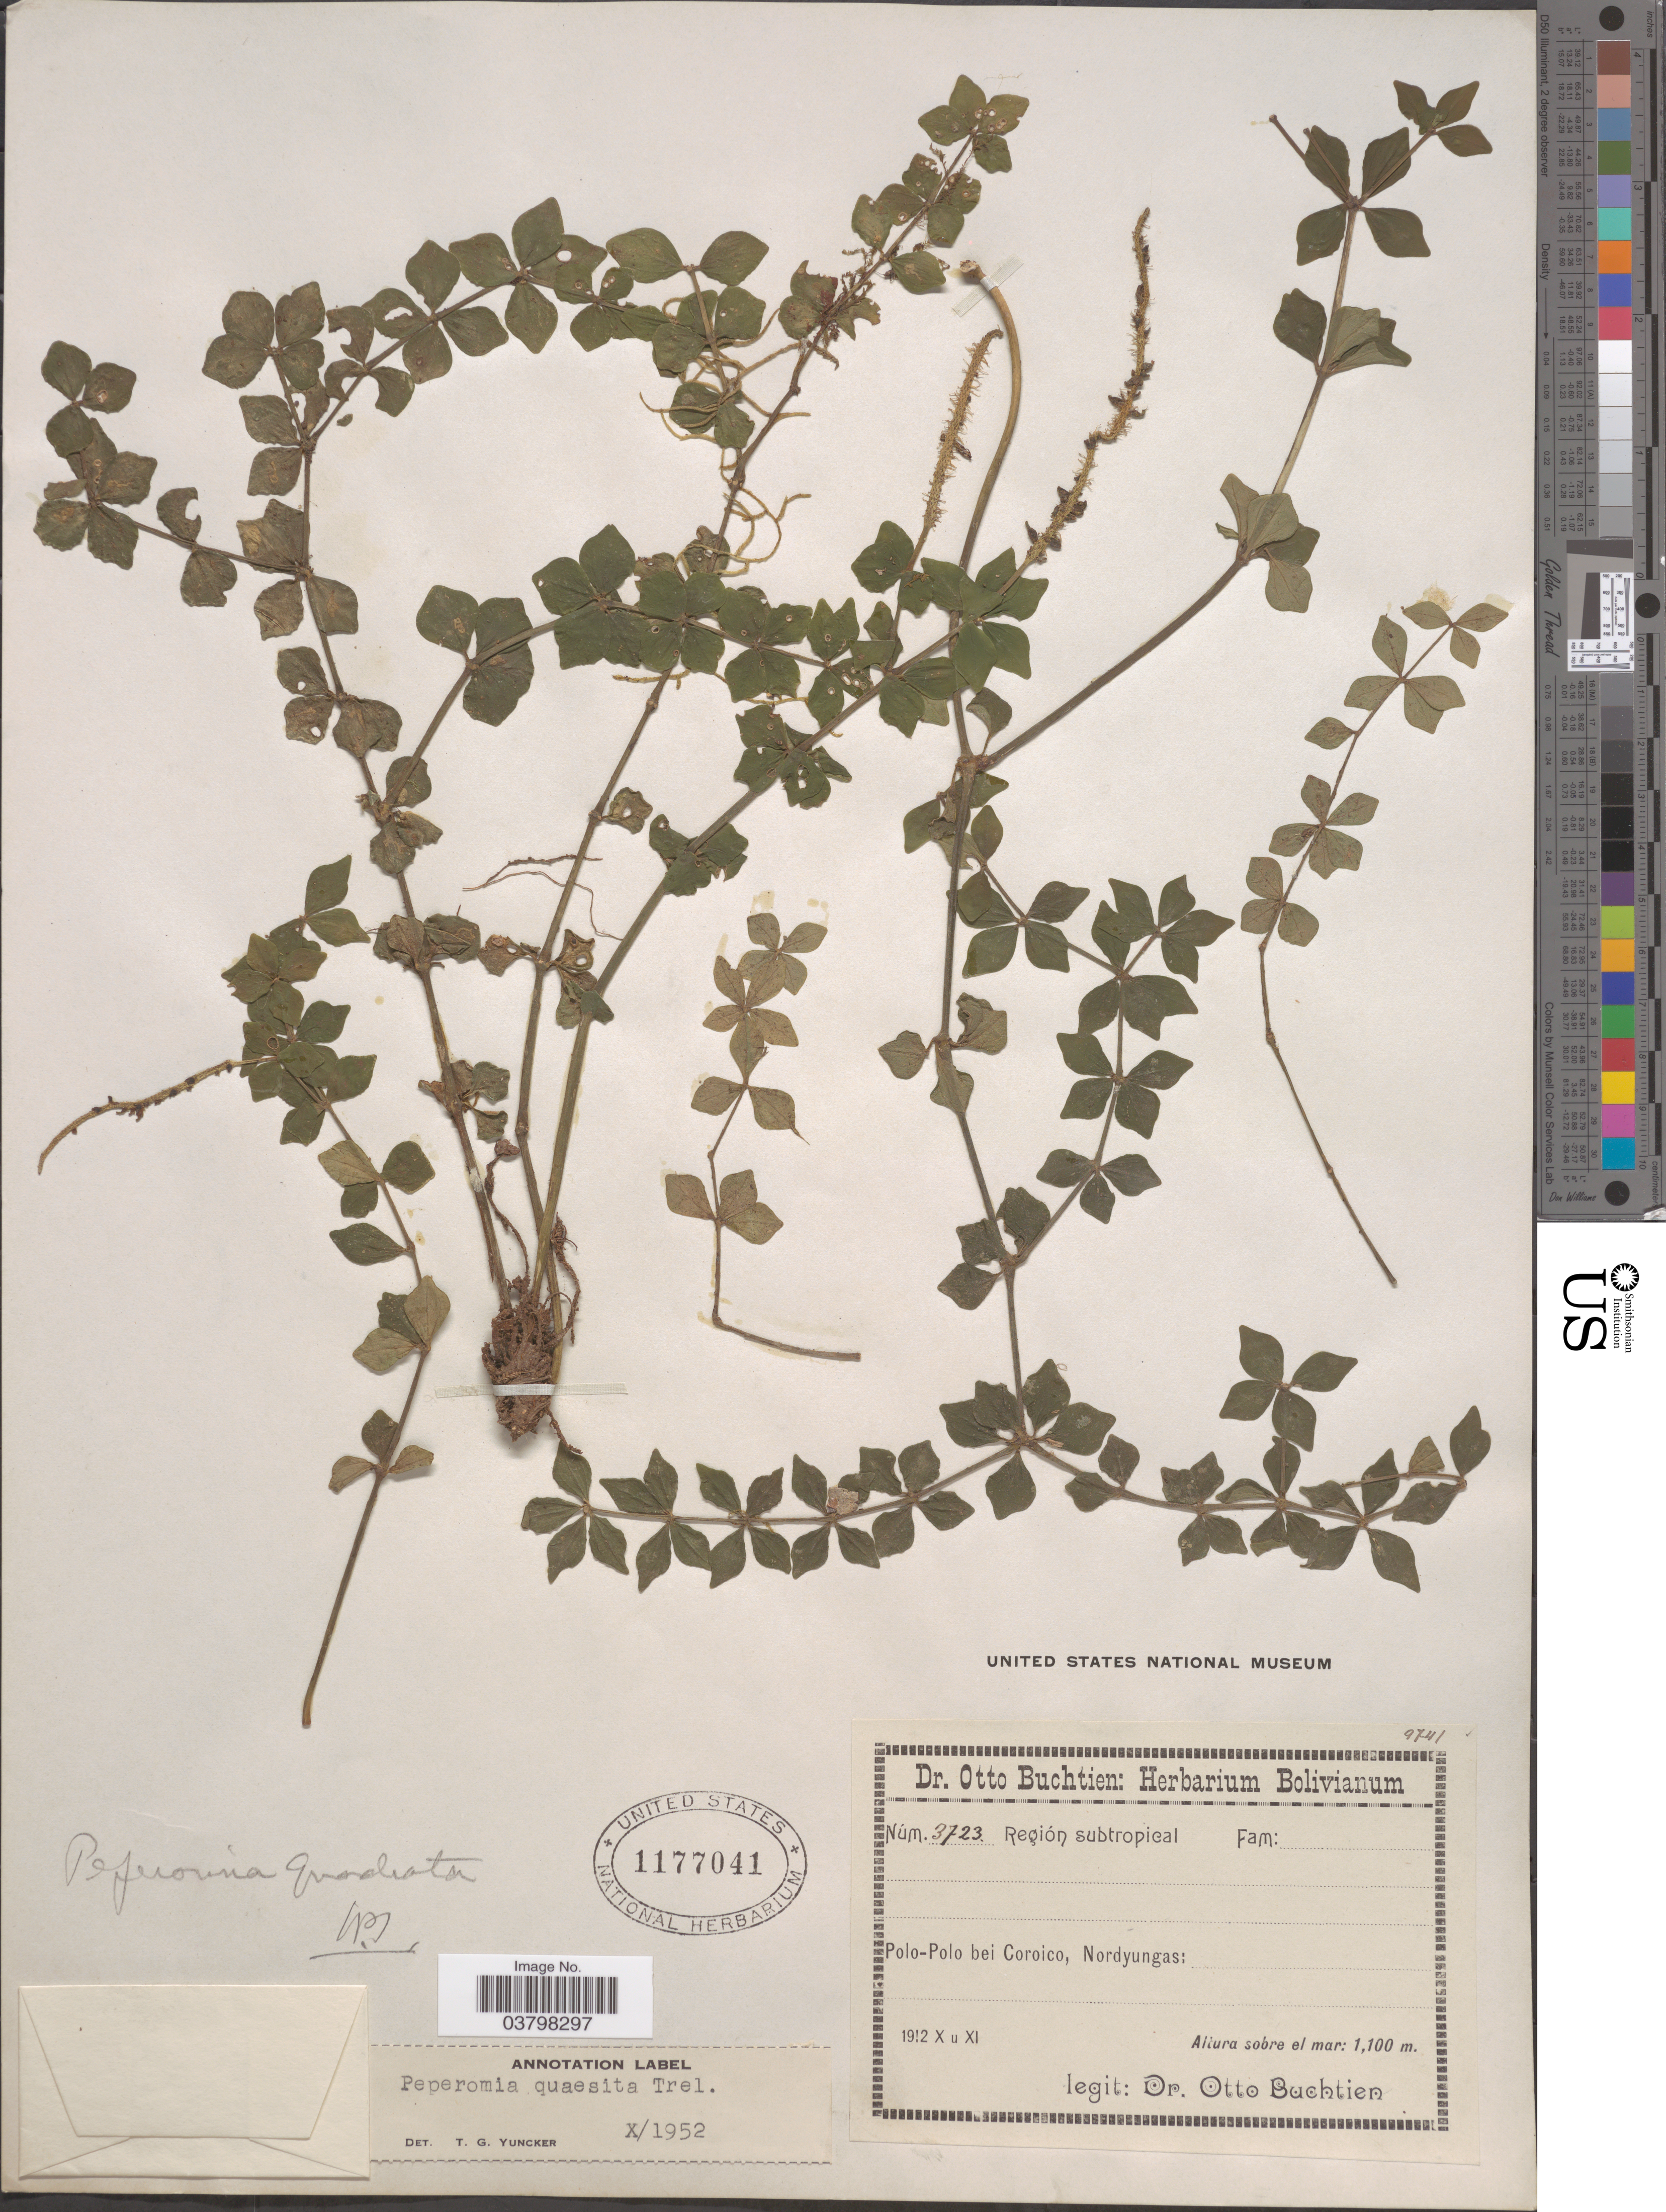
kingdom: Plantae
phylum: Tracheophyta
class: Magnoliopsida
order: Piperales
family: Piperaceae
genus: Peperomia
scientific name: Peperomia quaesita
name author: Trel. in J.F. Macbr.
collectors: O. Buchtien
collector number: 3723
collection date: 1912-10/1912-11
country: Bolivia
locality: Región subtropical. Polo-Polo bei Coroico, Nordyungas.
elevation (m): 1100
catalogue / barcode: US 1177041